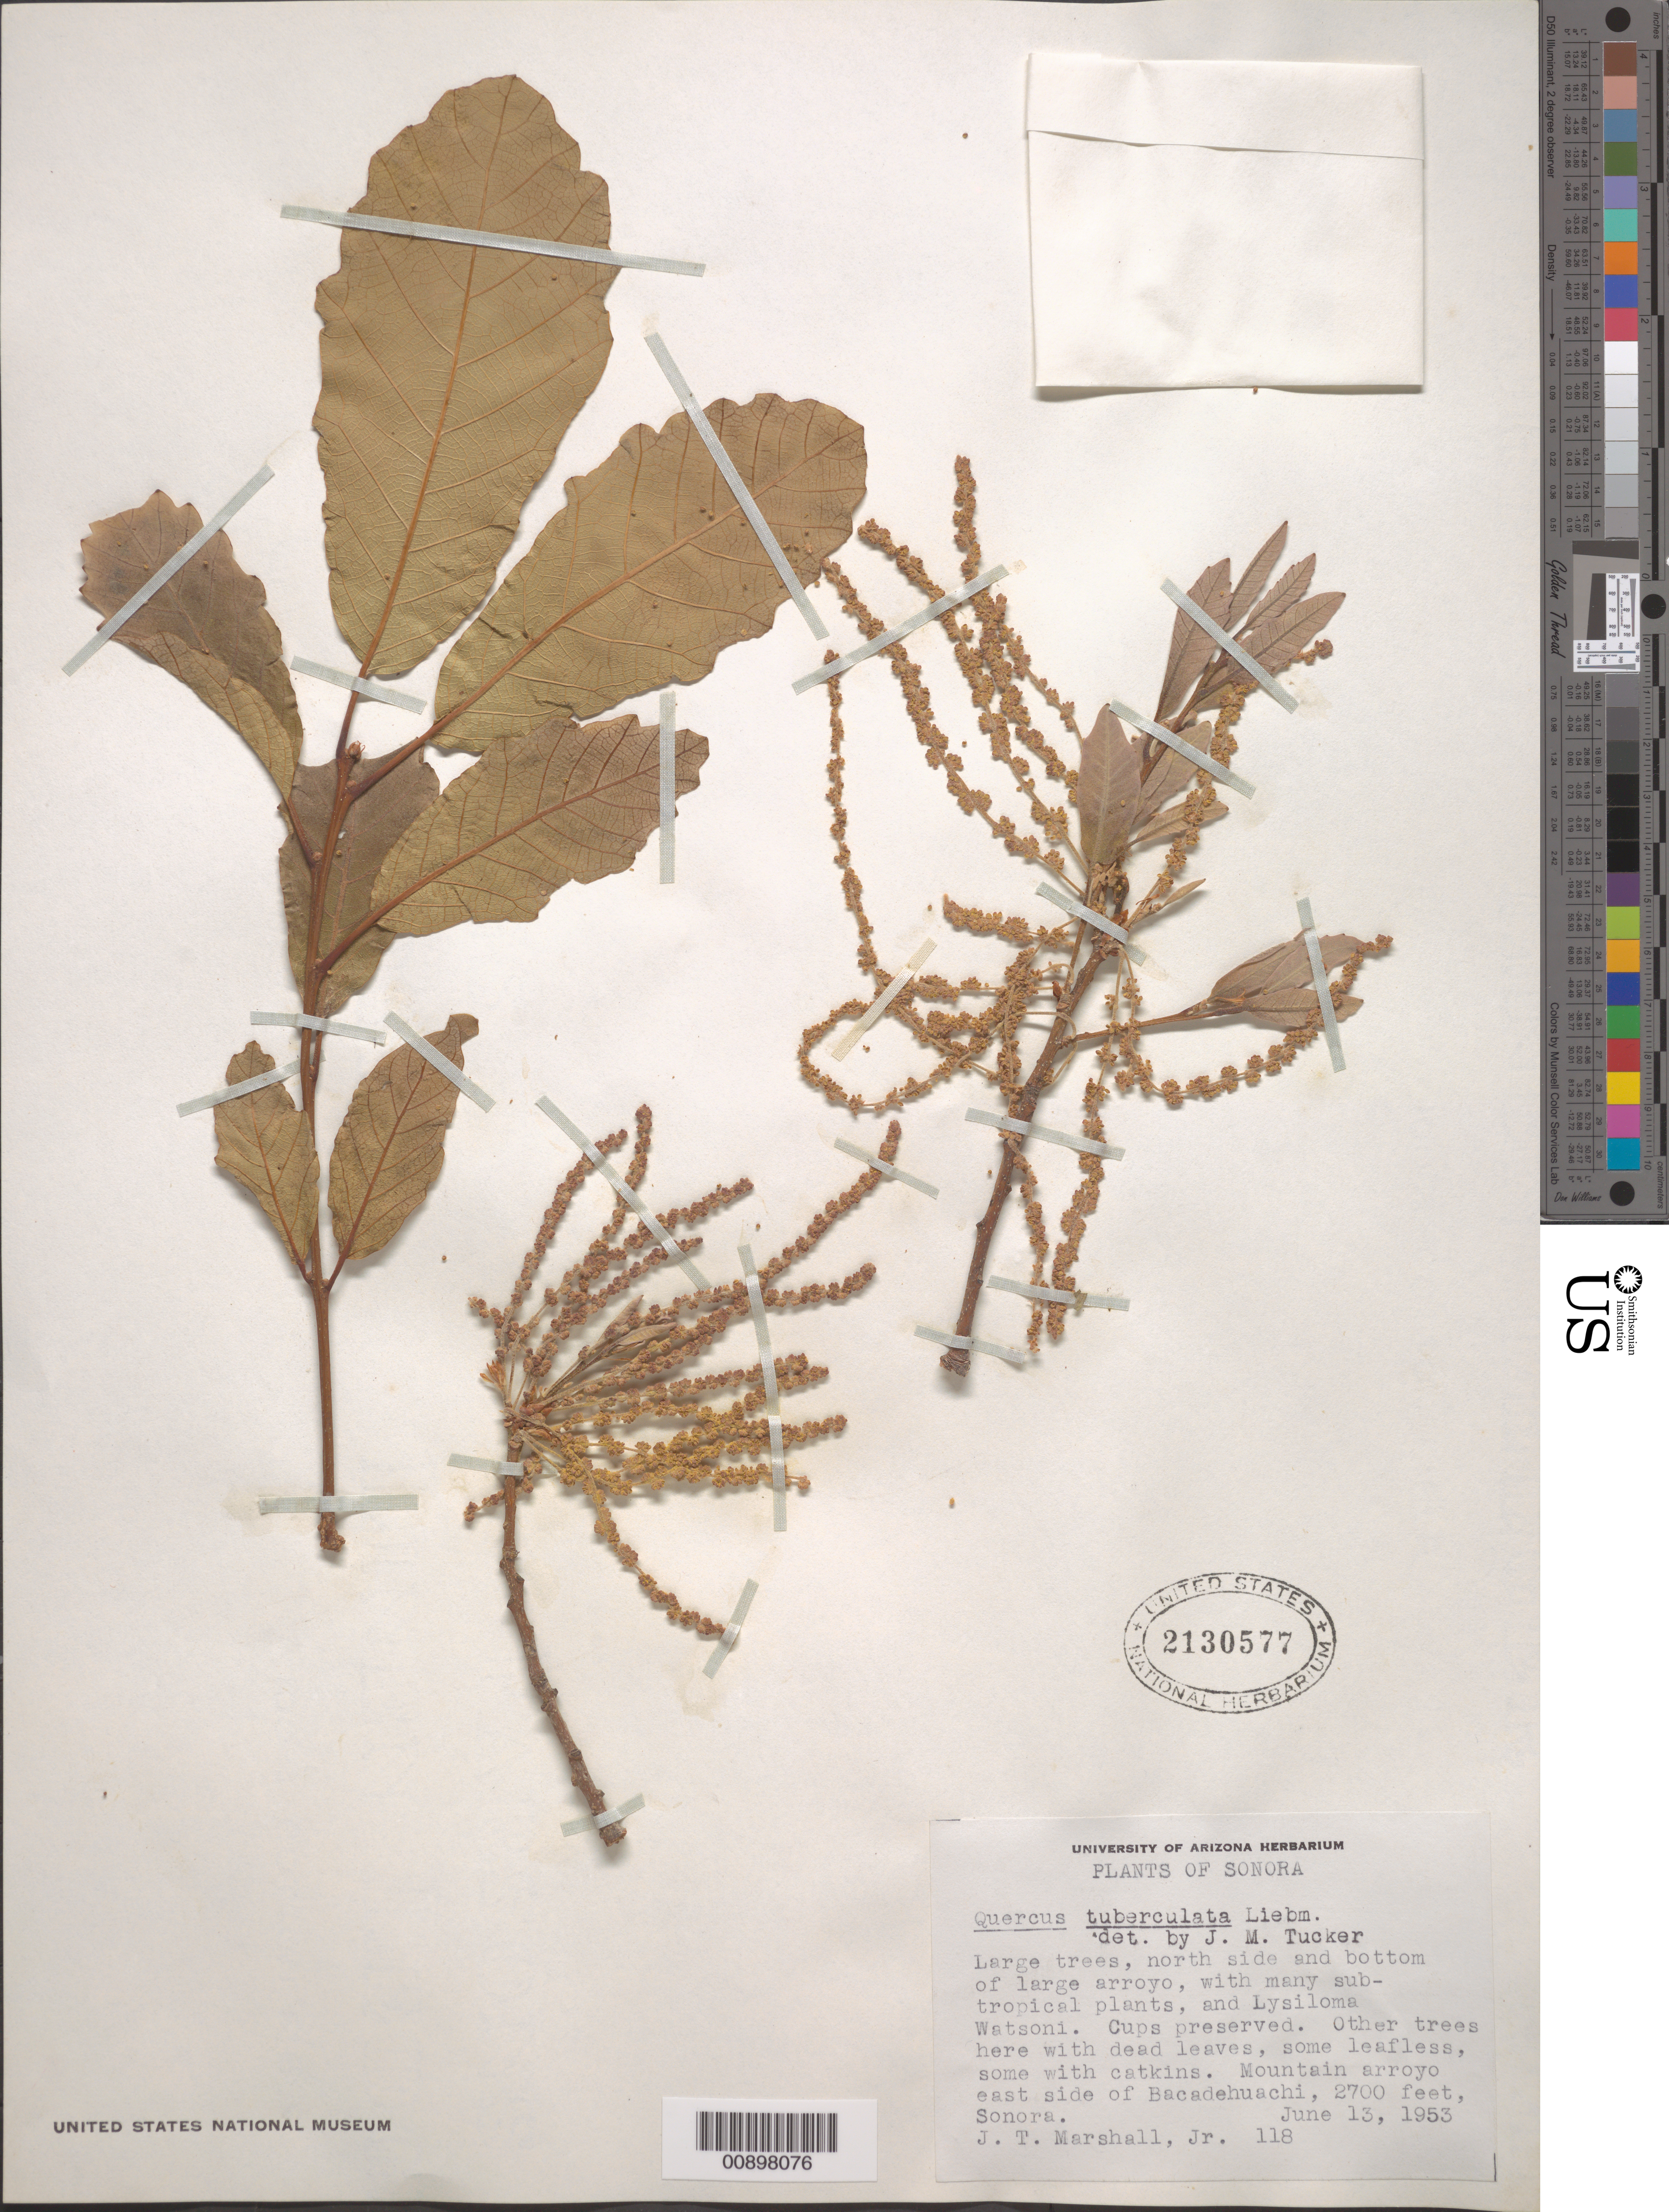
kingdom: Plantae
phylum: Tracheophyta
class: Magnoliopsida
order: Fagales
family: Fagaceae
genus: Quercus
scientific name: Quercus tuberculata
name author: Liebm.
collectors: Marshall Jr., J. T.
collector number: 118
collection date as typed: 13 Jun 1953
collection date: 1953-06-13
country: Mexico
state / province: Sonora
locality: Mountain arroyo east side of Bacadehuachi, Sonora.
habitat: North side and bottom of large arroyo, with sub-tropical plants, and Lysiloma watsoni.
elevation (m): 823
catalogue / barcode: US 2130577